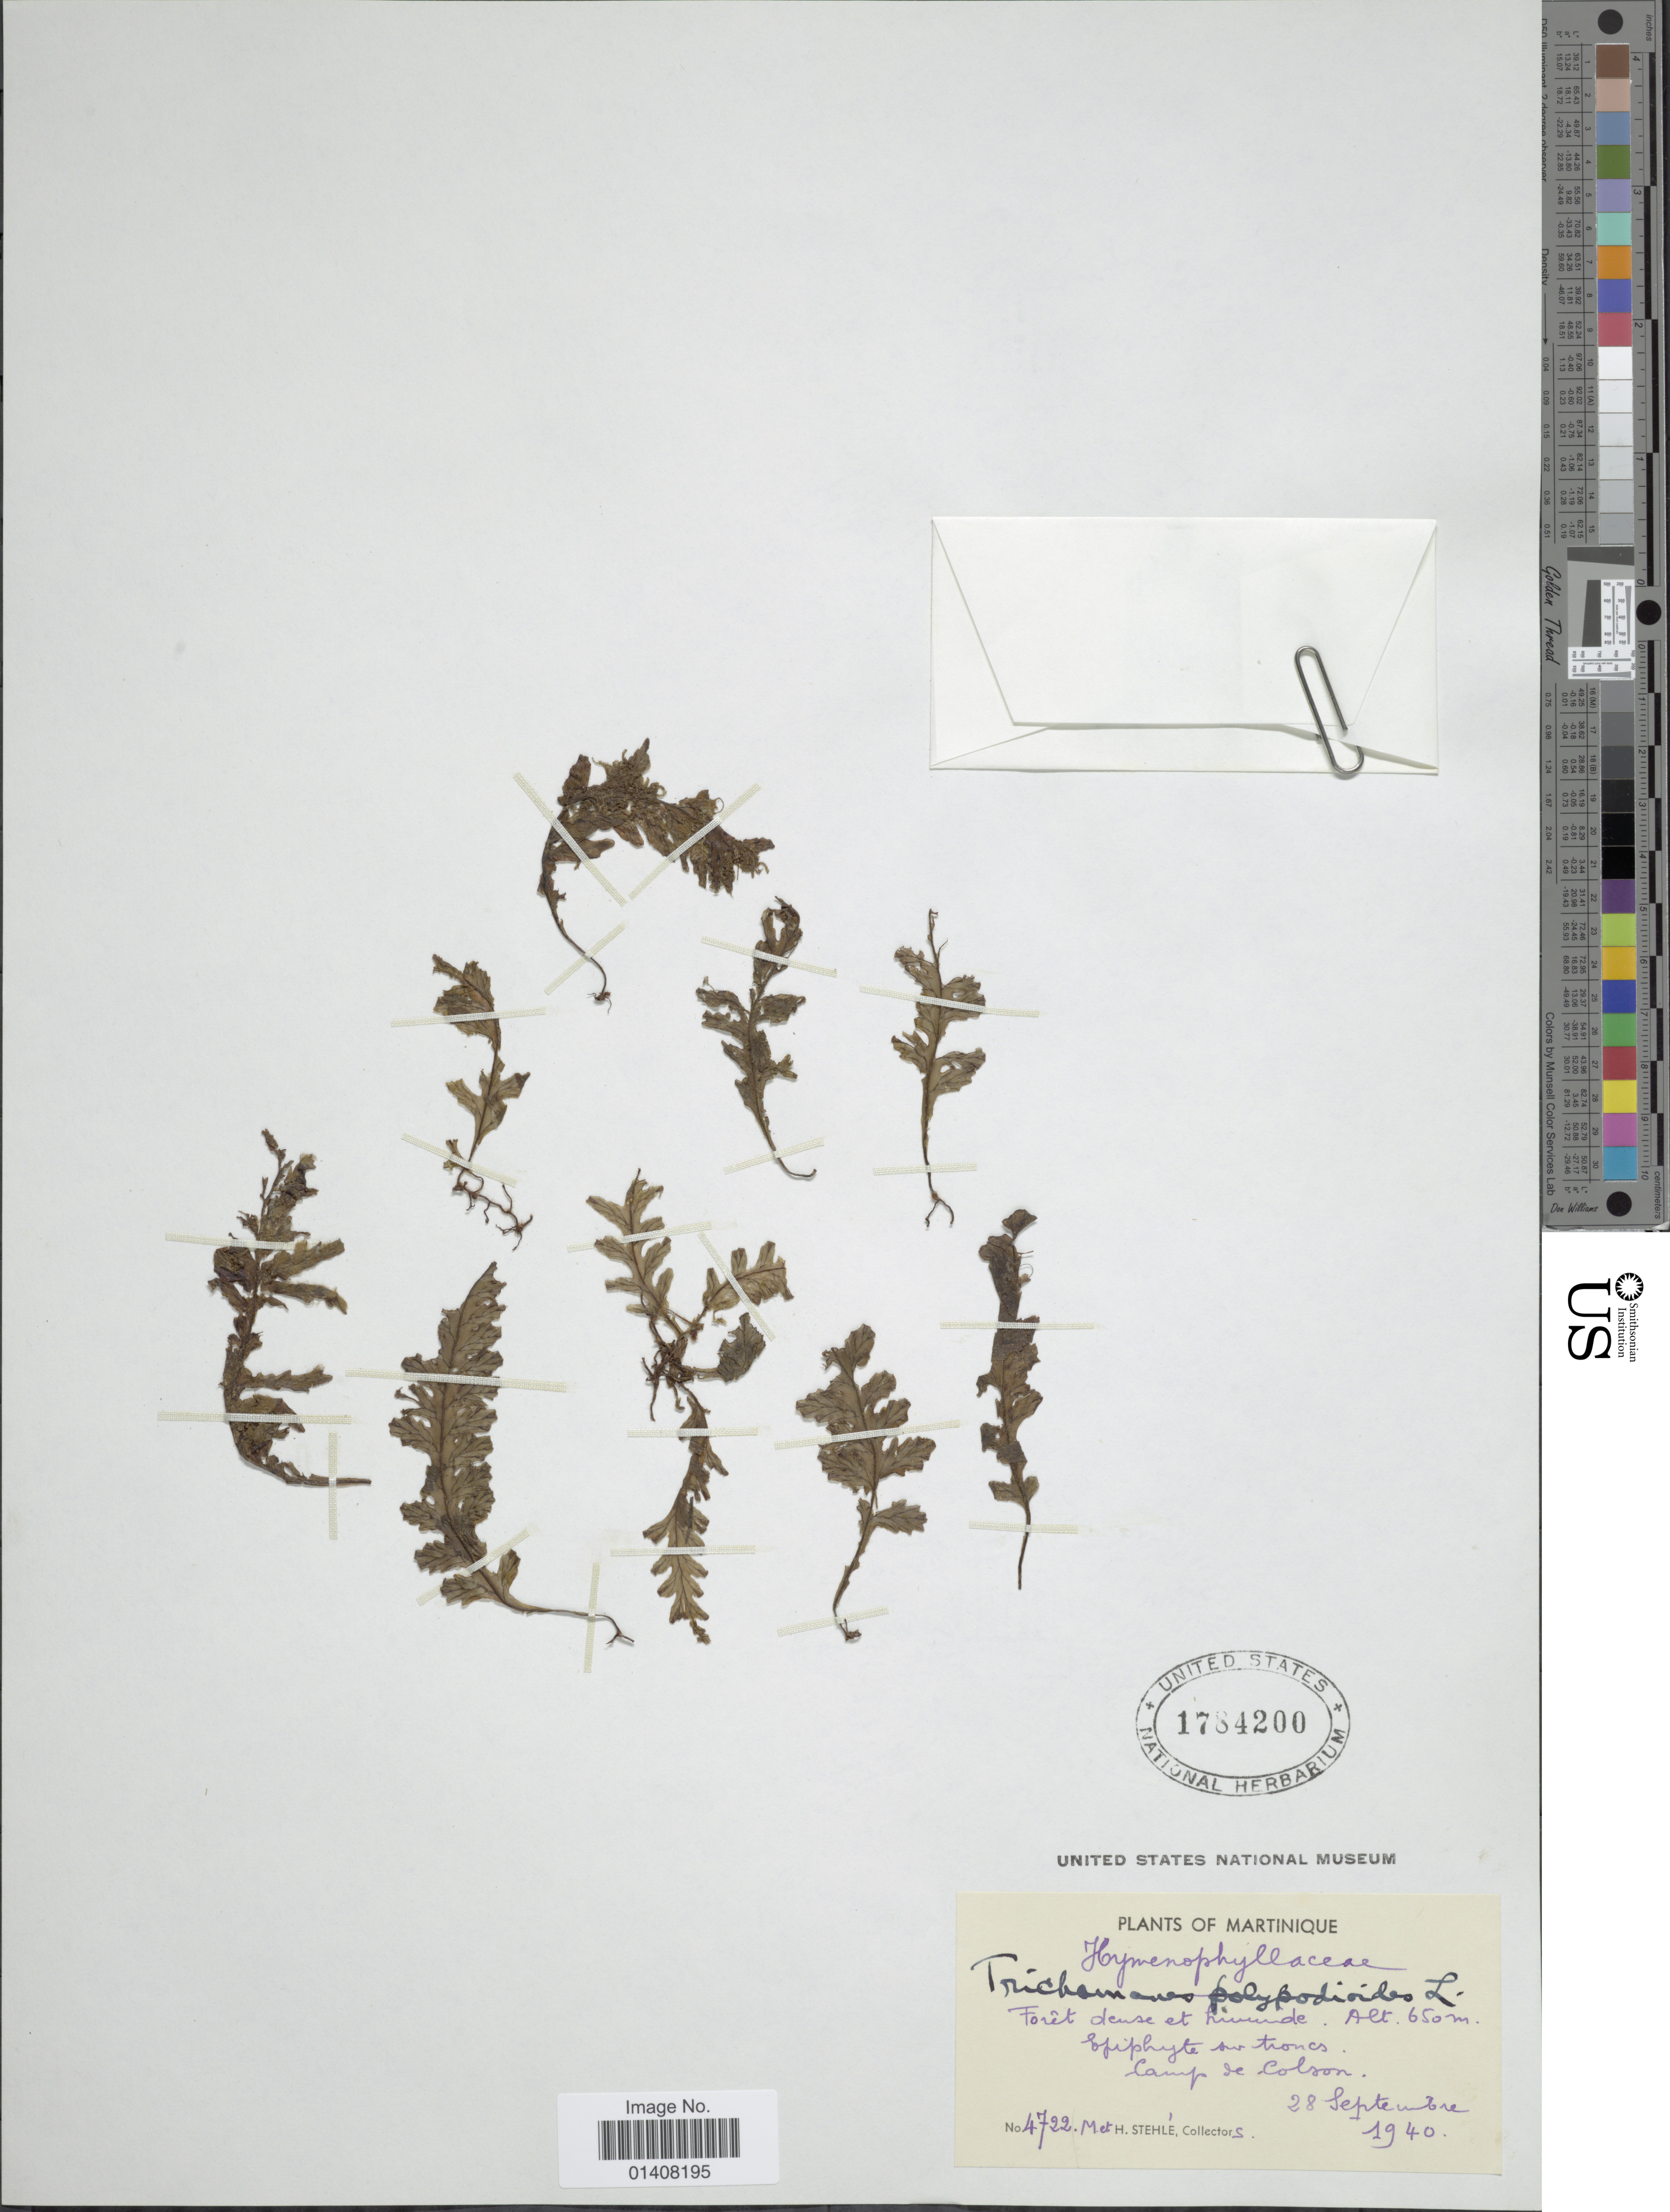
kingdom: Plantae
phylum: Tracheophyta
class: Polypodiopsida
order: Hymenophyllales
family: Hymenophyllaceae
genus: Trichomanes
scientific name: Trichomanes polypodioides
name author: L.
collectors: M. Stehlé & H. Stehlé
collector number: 4722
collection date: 1940-09-28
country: Martinique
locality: Martinique, Foret dense et humide, camp de Colson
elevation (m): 650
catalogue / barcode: US 1784200